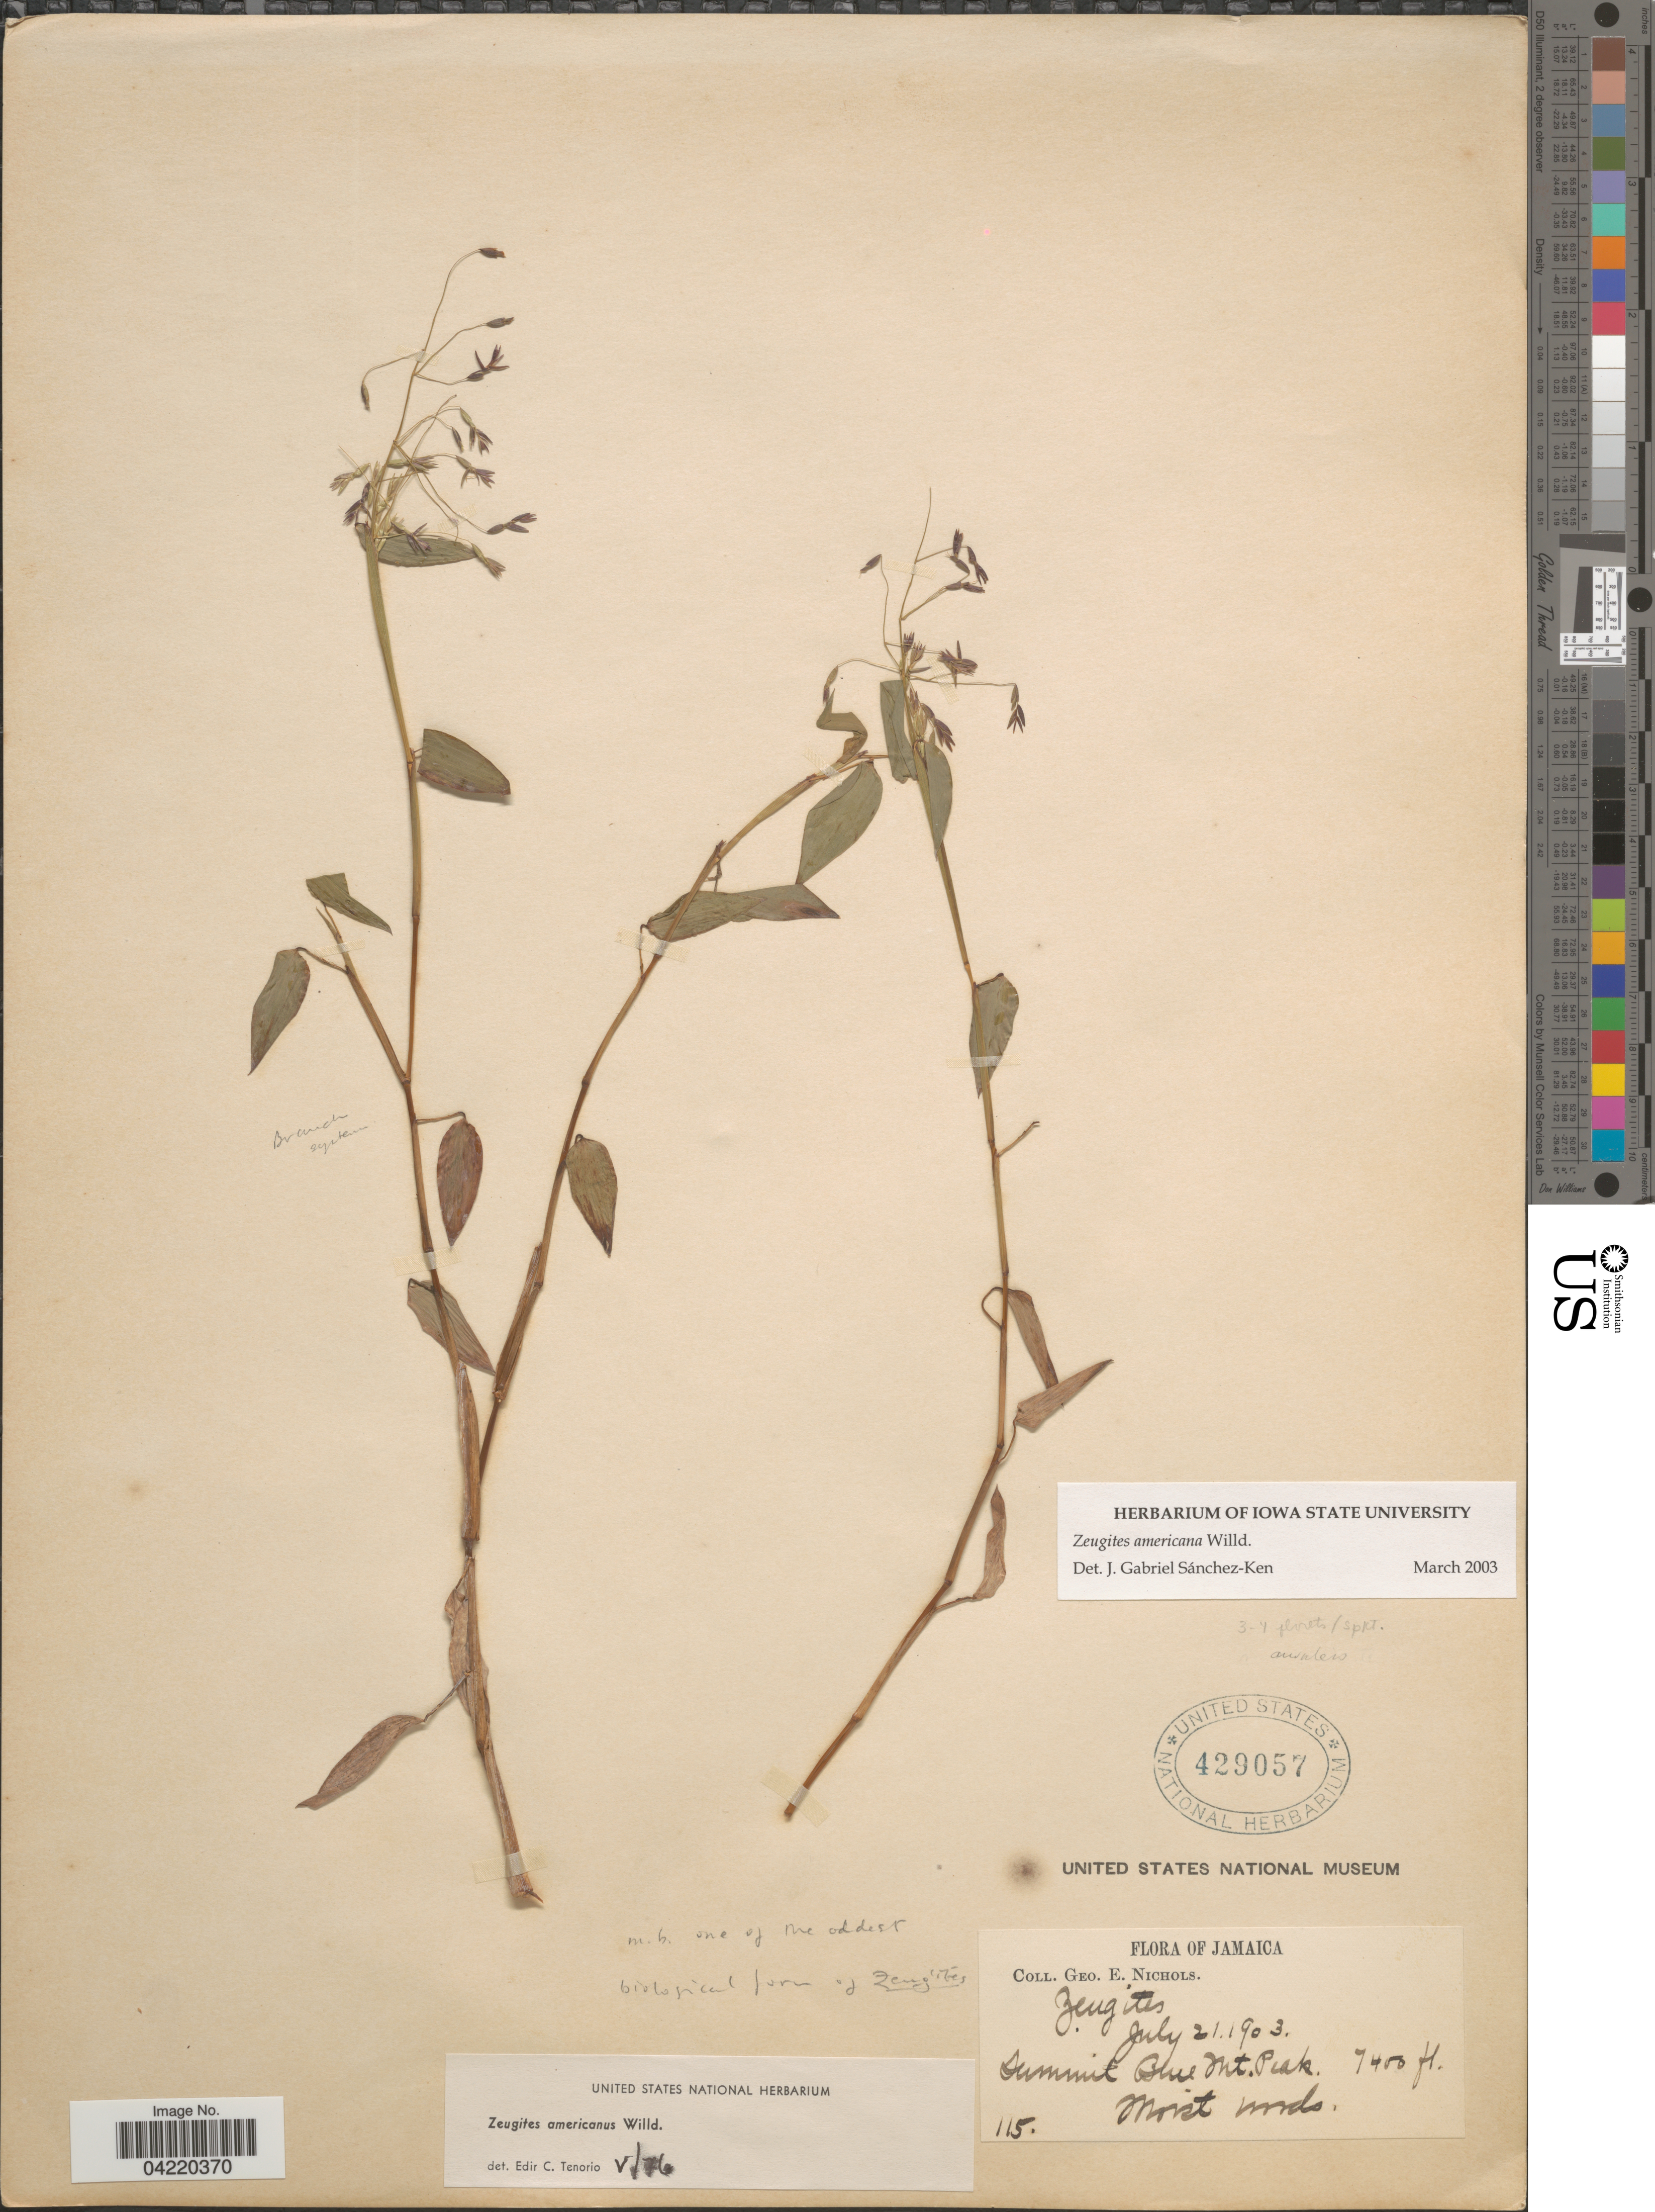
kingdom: Plantae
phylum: Tracheophyta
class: Liliopsida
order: Poales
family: Poaceae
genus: Zeugites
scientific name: Zeugites americanus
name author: Willd.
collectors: G. E. Nichols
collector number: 115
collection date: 1903-07-21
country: Jamaica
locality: Summit Blue Mt. Peak.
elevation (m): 2256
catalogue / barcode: US 429057